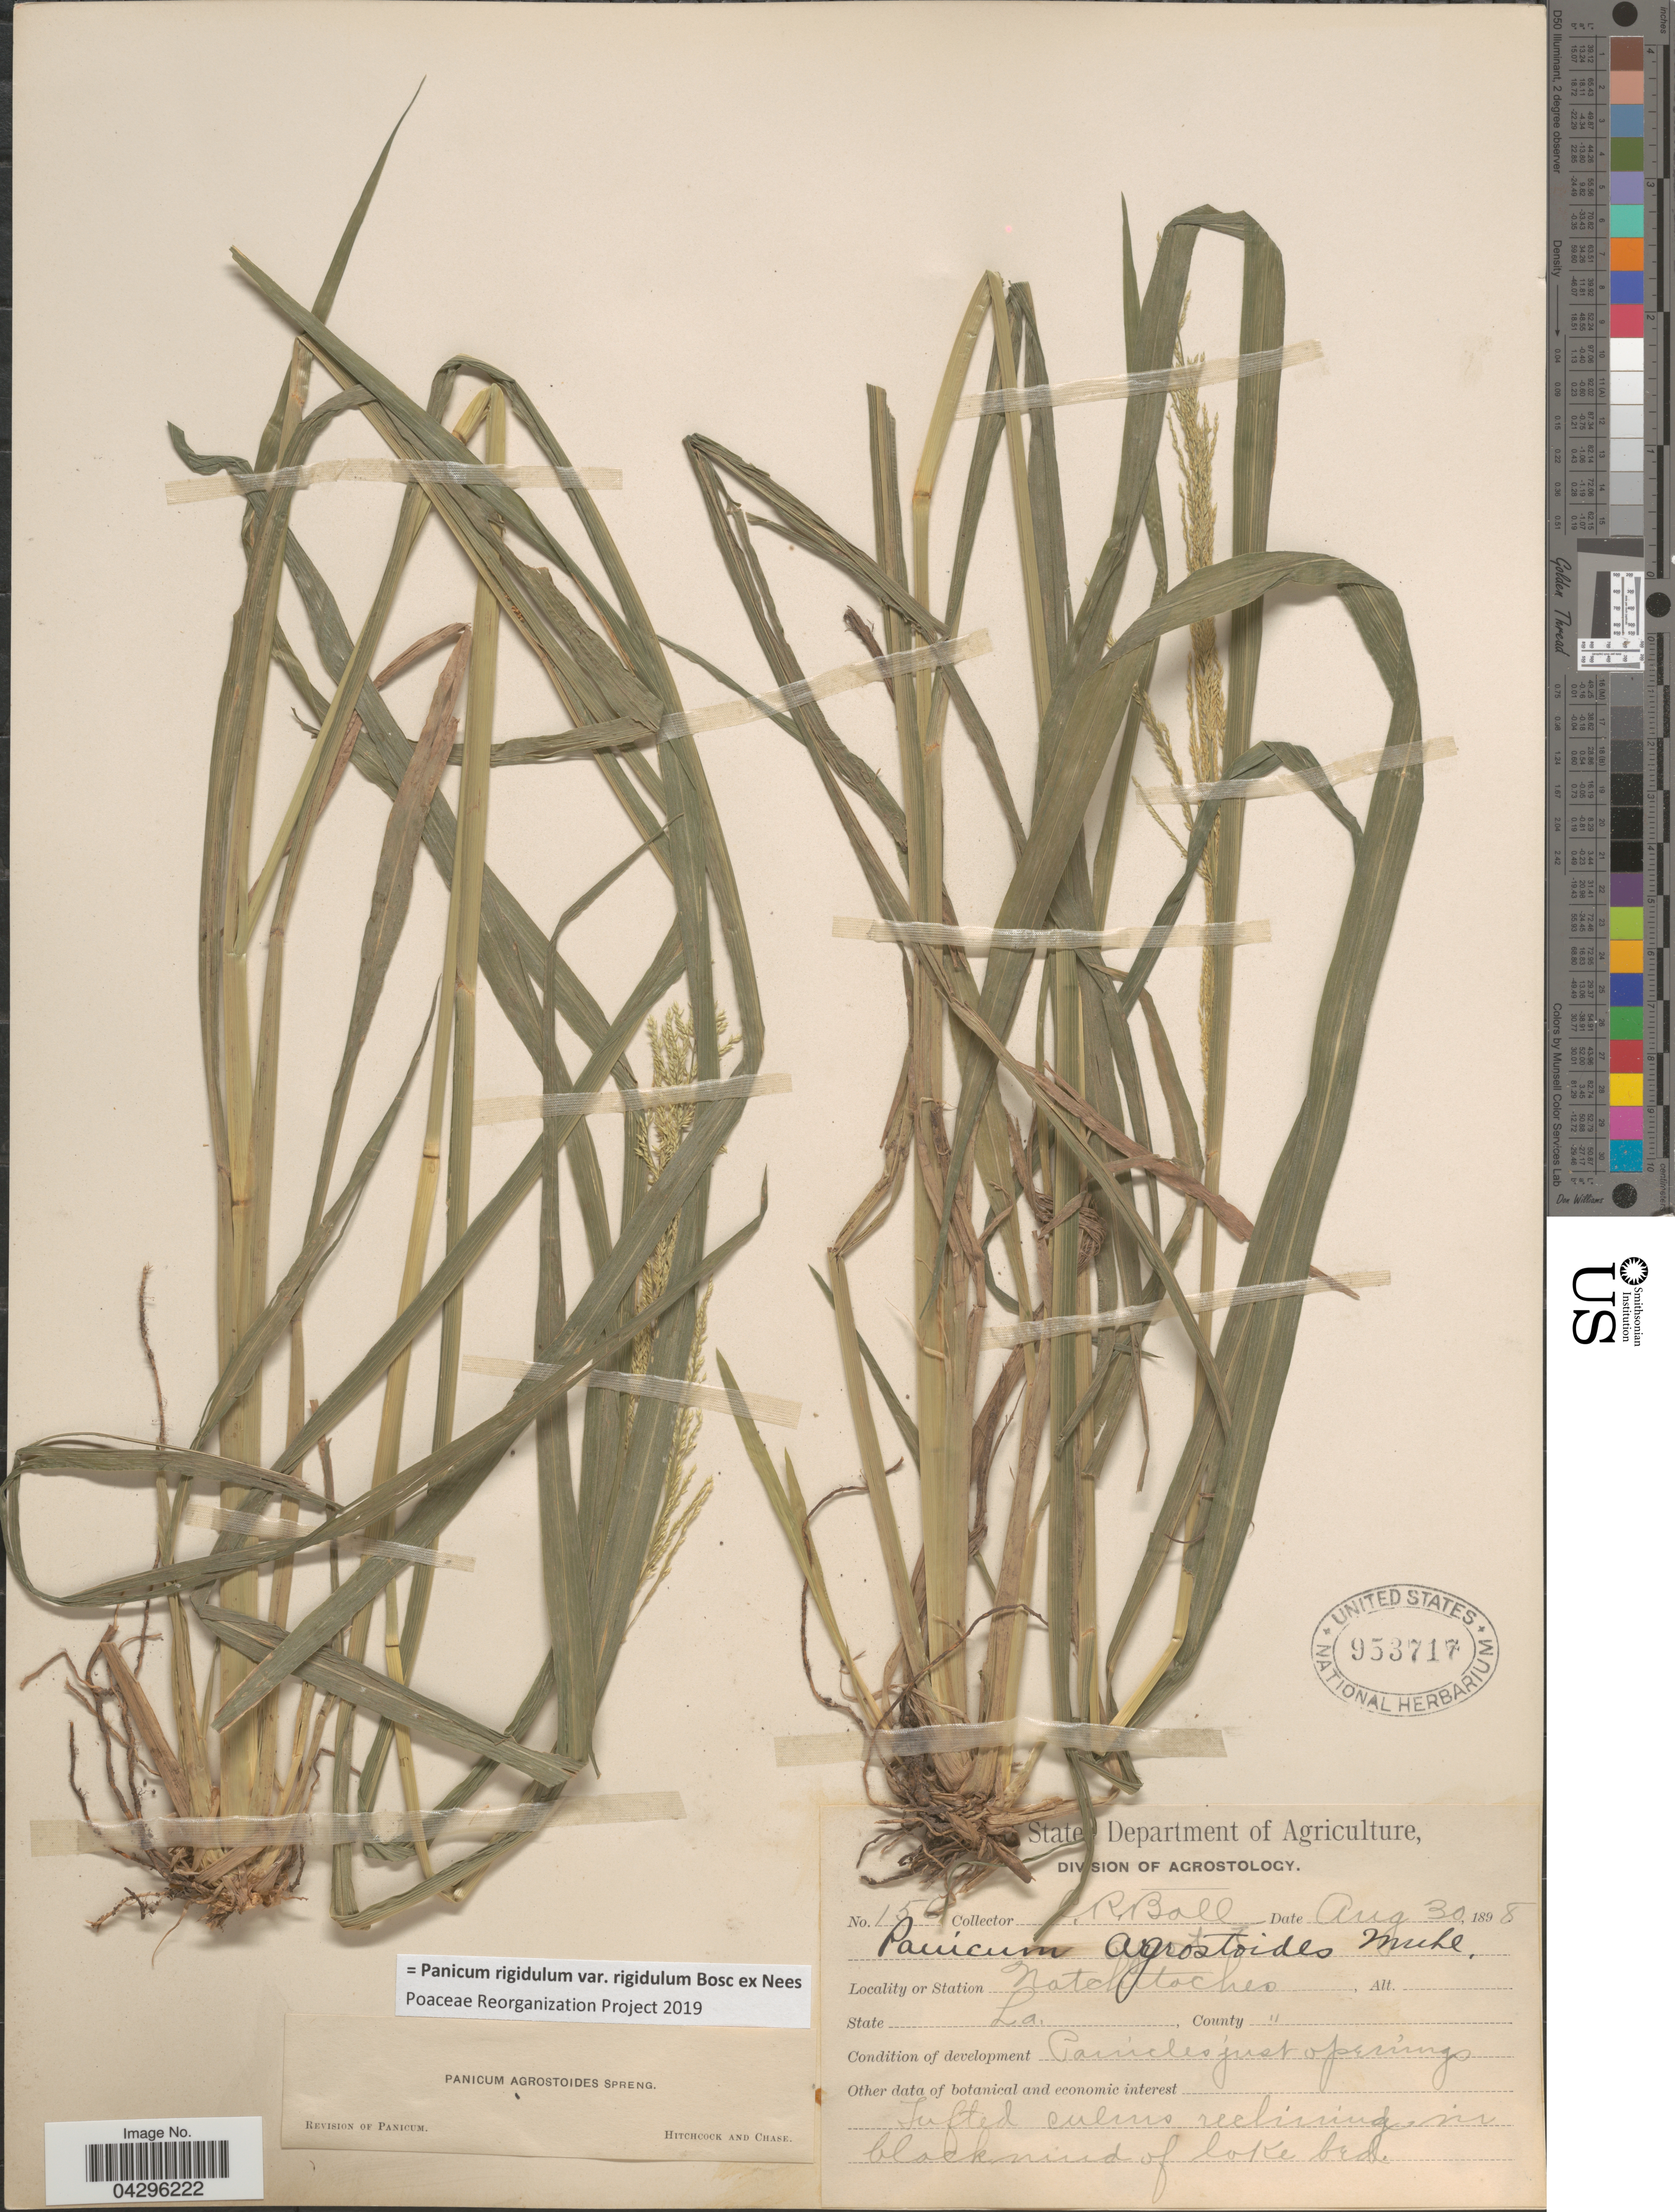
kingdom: Plantae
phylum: Tracheophyta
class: Liliopsida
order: Poales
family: Poaceae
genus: Panicum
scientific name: Panicum rigidulum var. rigidulum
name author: Bosc ex Nees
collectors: C. R. Ball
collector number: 15!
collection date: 1898-08-30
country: United States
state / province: Louisiana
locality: Natchitoches.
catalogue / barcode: US 953717